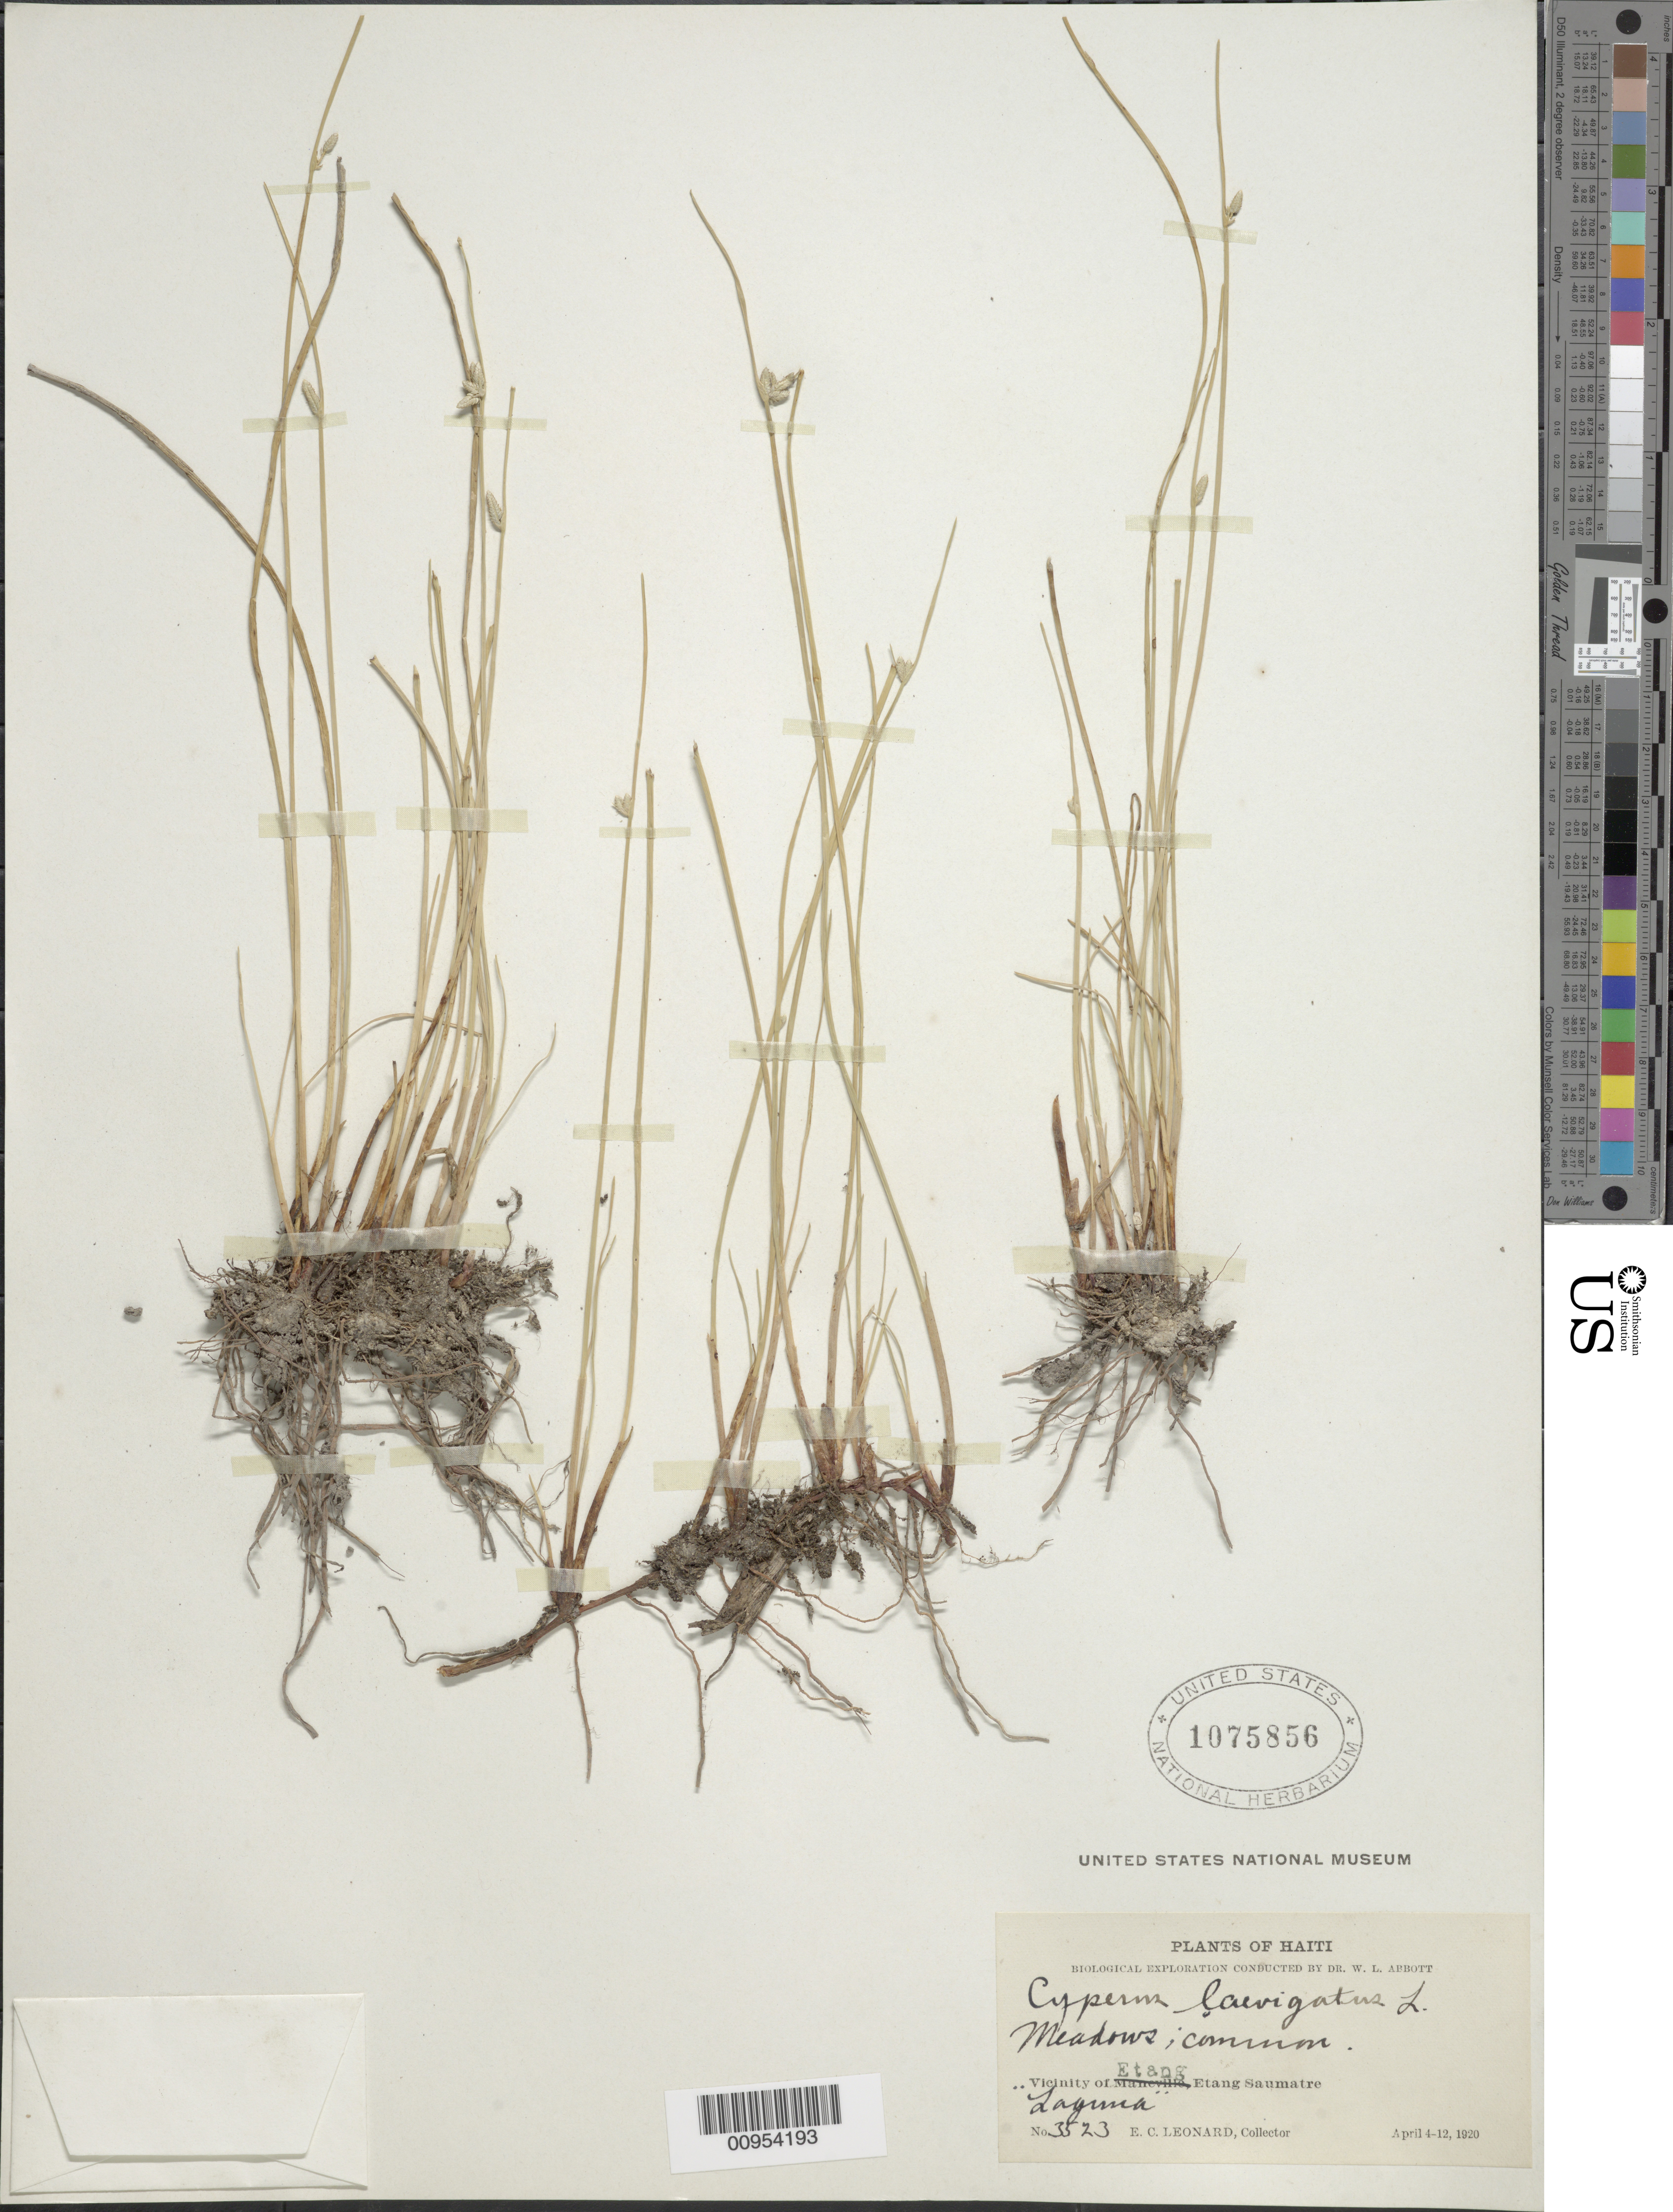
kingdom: Plantae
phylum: Tracheophyta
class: Liliopsida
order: Poales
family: Cyperaceae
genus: Cyperus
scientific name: Cyperus laevigatus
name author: L.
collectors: E. C. Leonard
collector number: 3523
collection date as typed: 04 Apr 1920 to 12 Apr 1920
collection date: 1920-04-04/1920-04-12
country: Haiti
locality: meadows, vicinity of Etang, "Laguna", Etang Saumatre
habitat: Meadows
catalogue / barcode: US 1075856